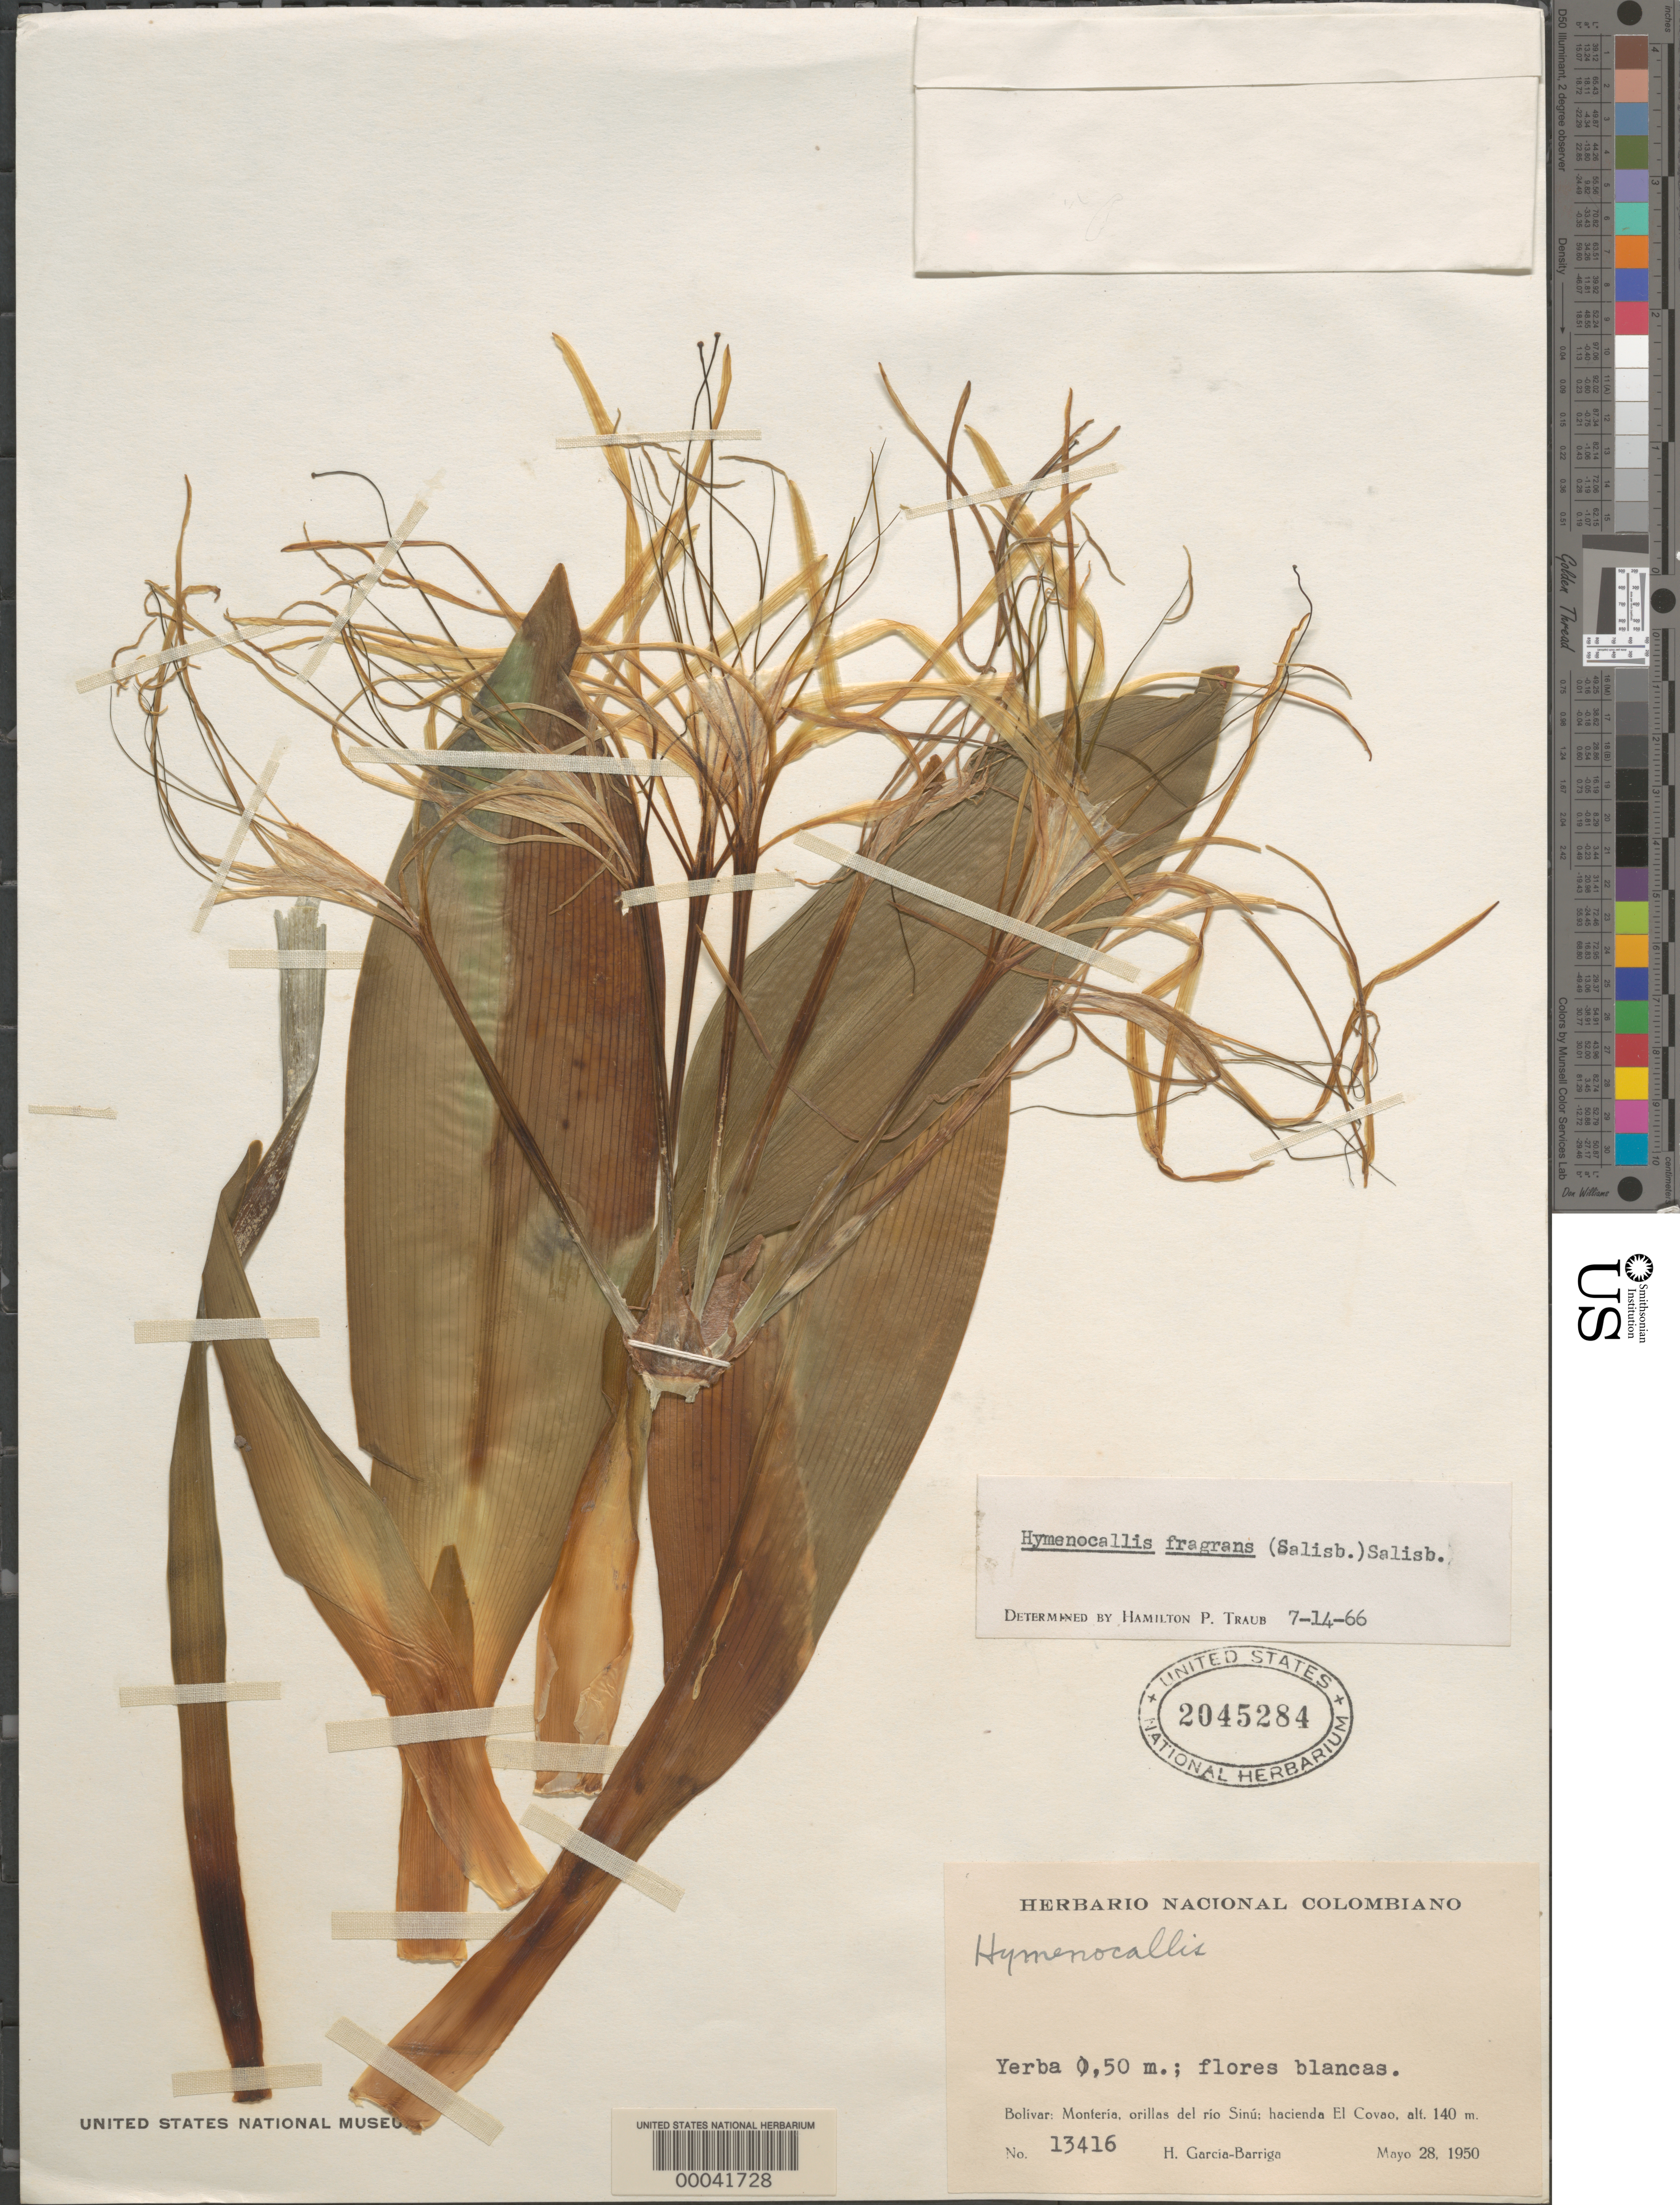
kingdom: Plantae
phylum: Tracheophyta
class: Liliopsida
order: Asparagales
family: Amaryllidaceae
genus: Hymenocallis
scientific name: Hymenocallis fragrans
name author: (Salisb.) Salisb.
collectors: H. García Barriga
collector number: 13416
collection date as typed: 28 May 1950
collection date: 1950-05-28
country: Colombia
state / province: Bolívar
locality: Rio Sinu, Hacienda el Covao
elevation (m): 140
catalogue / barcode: US 2045284